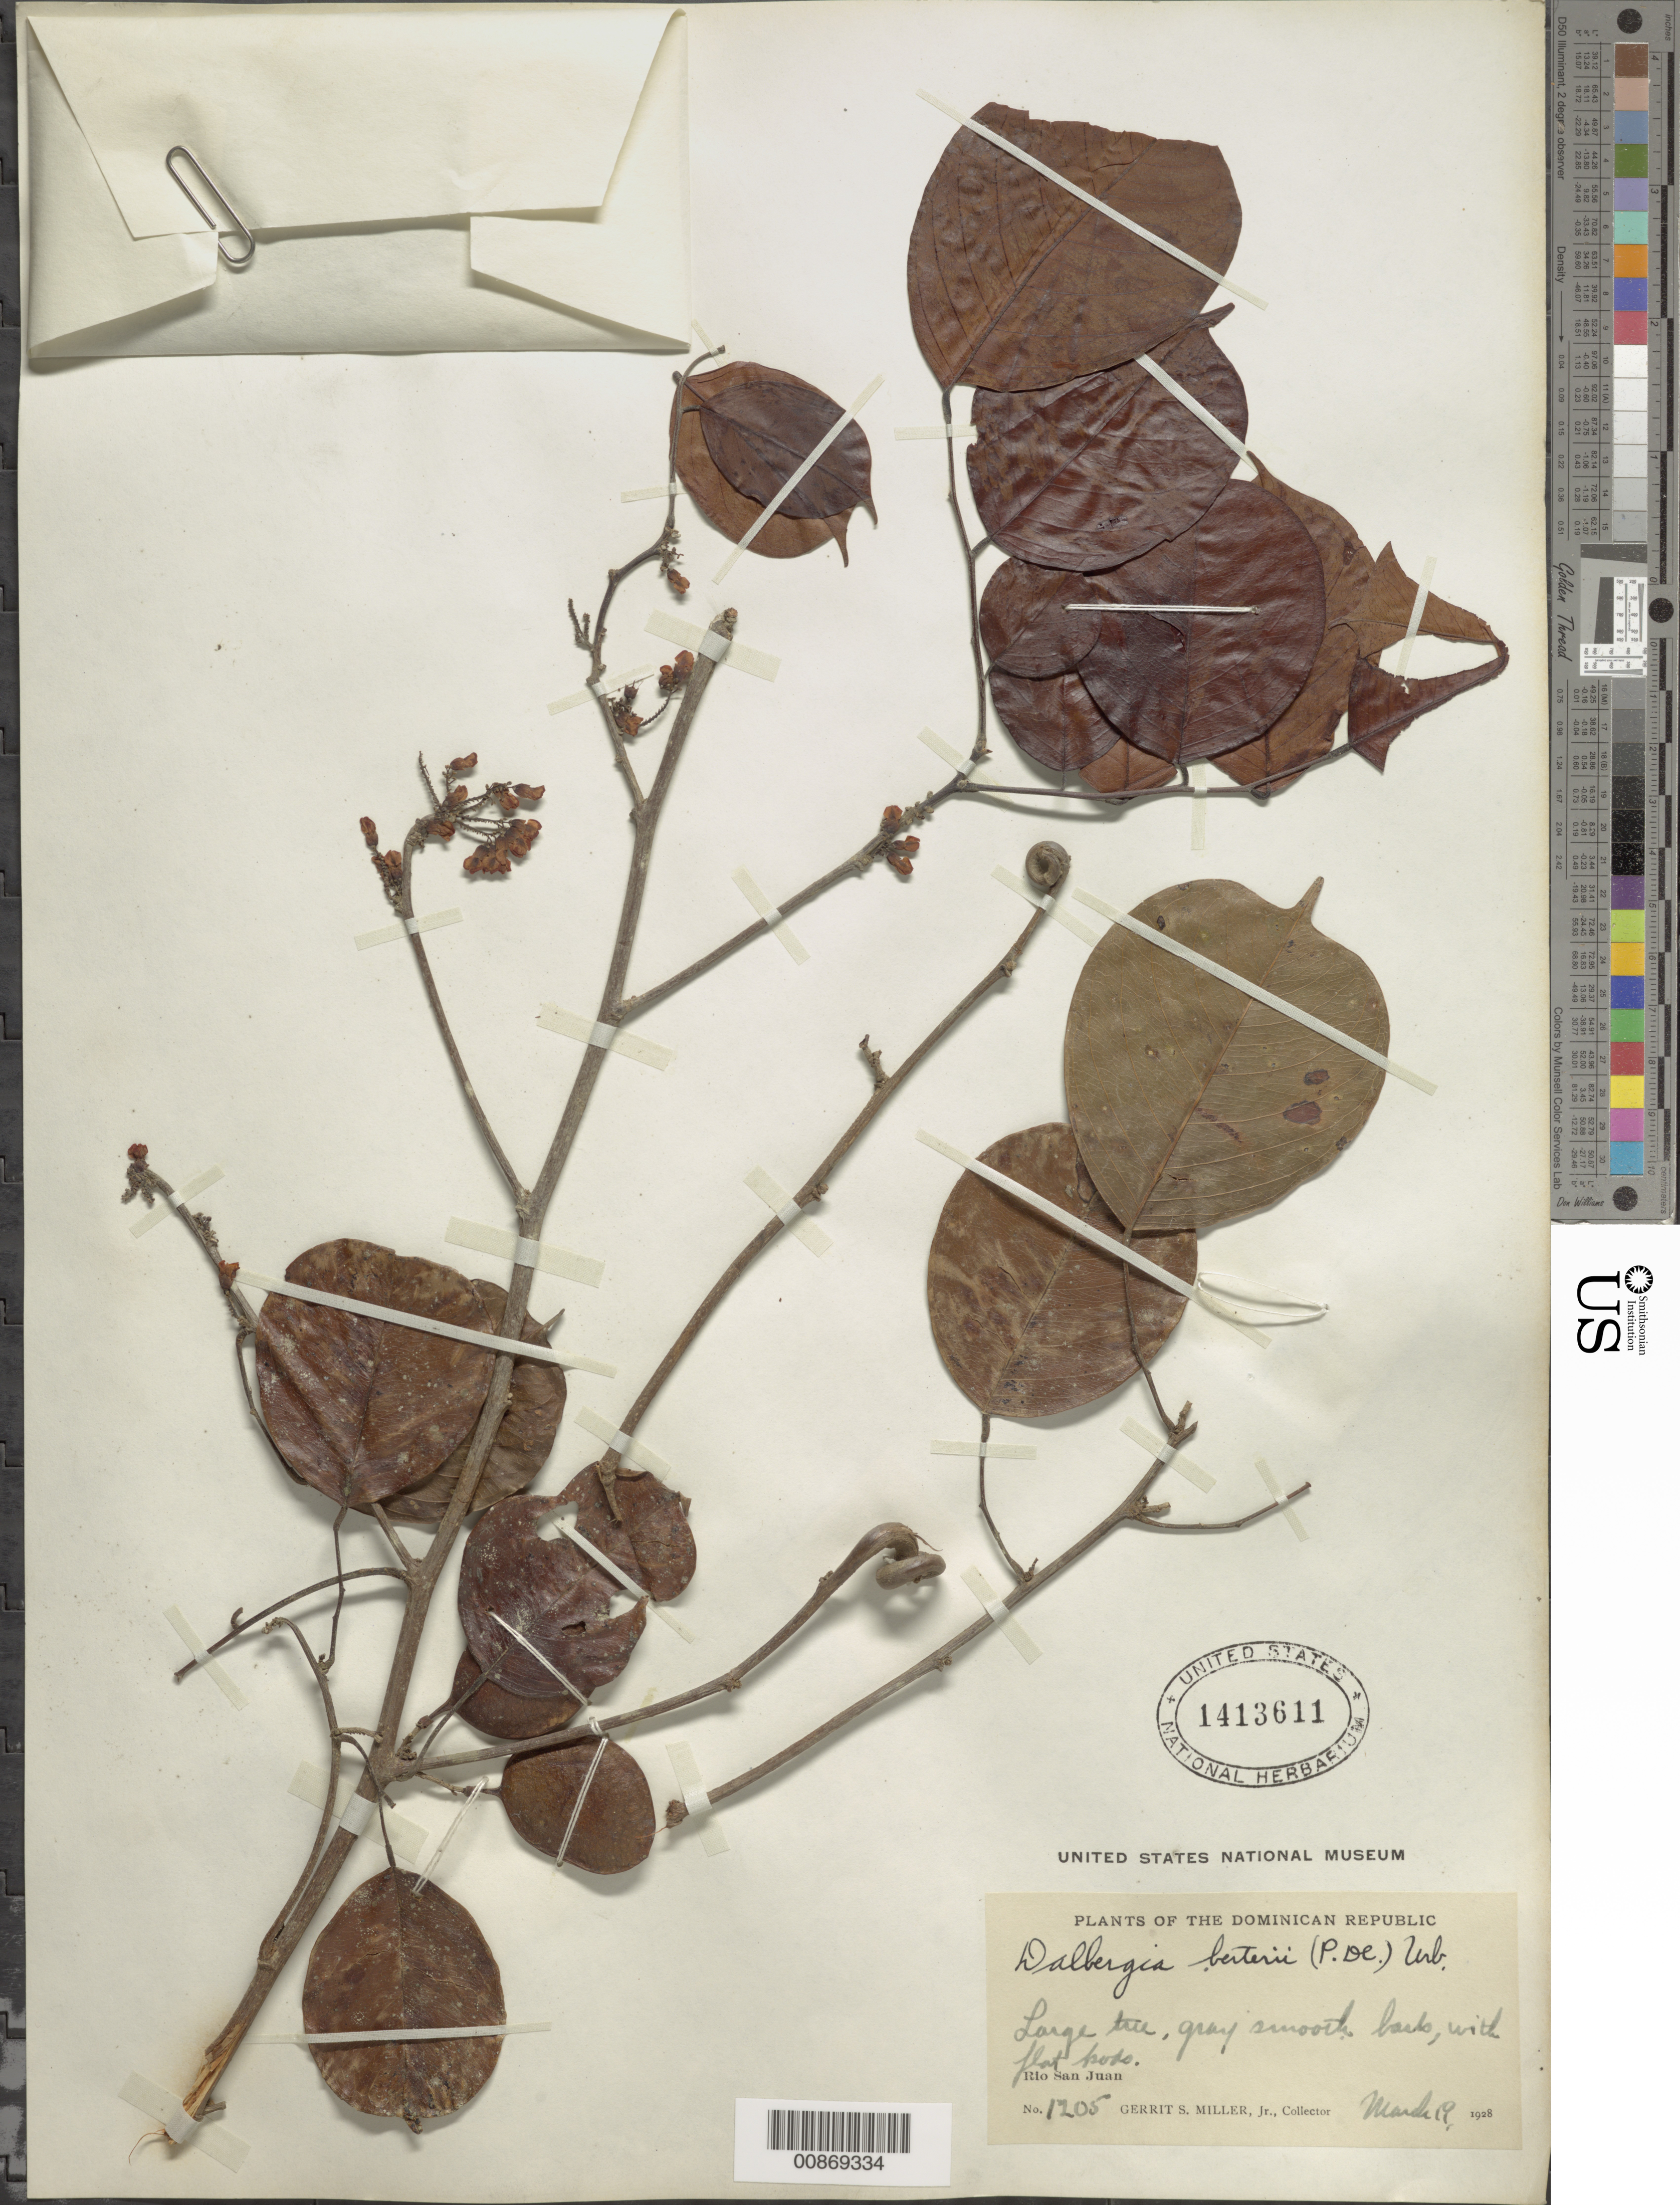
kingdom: Plantae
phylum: Tracheophyta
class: Magnoliopsida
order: Fabales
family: Fabaceae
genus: Dalbergia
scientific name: Dalbergia berteroi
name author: (DC.) Urb.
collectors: G. S. Miller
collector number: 1205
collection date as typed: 19 Mar 1928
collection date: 1928-03-19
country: Dominican Republic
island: Hispaniola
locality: Río San Juan.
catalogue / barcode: US 1413611